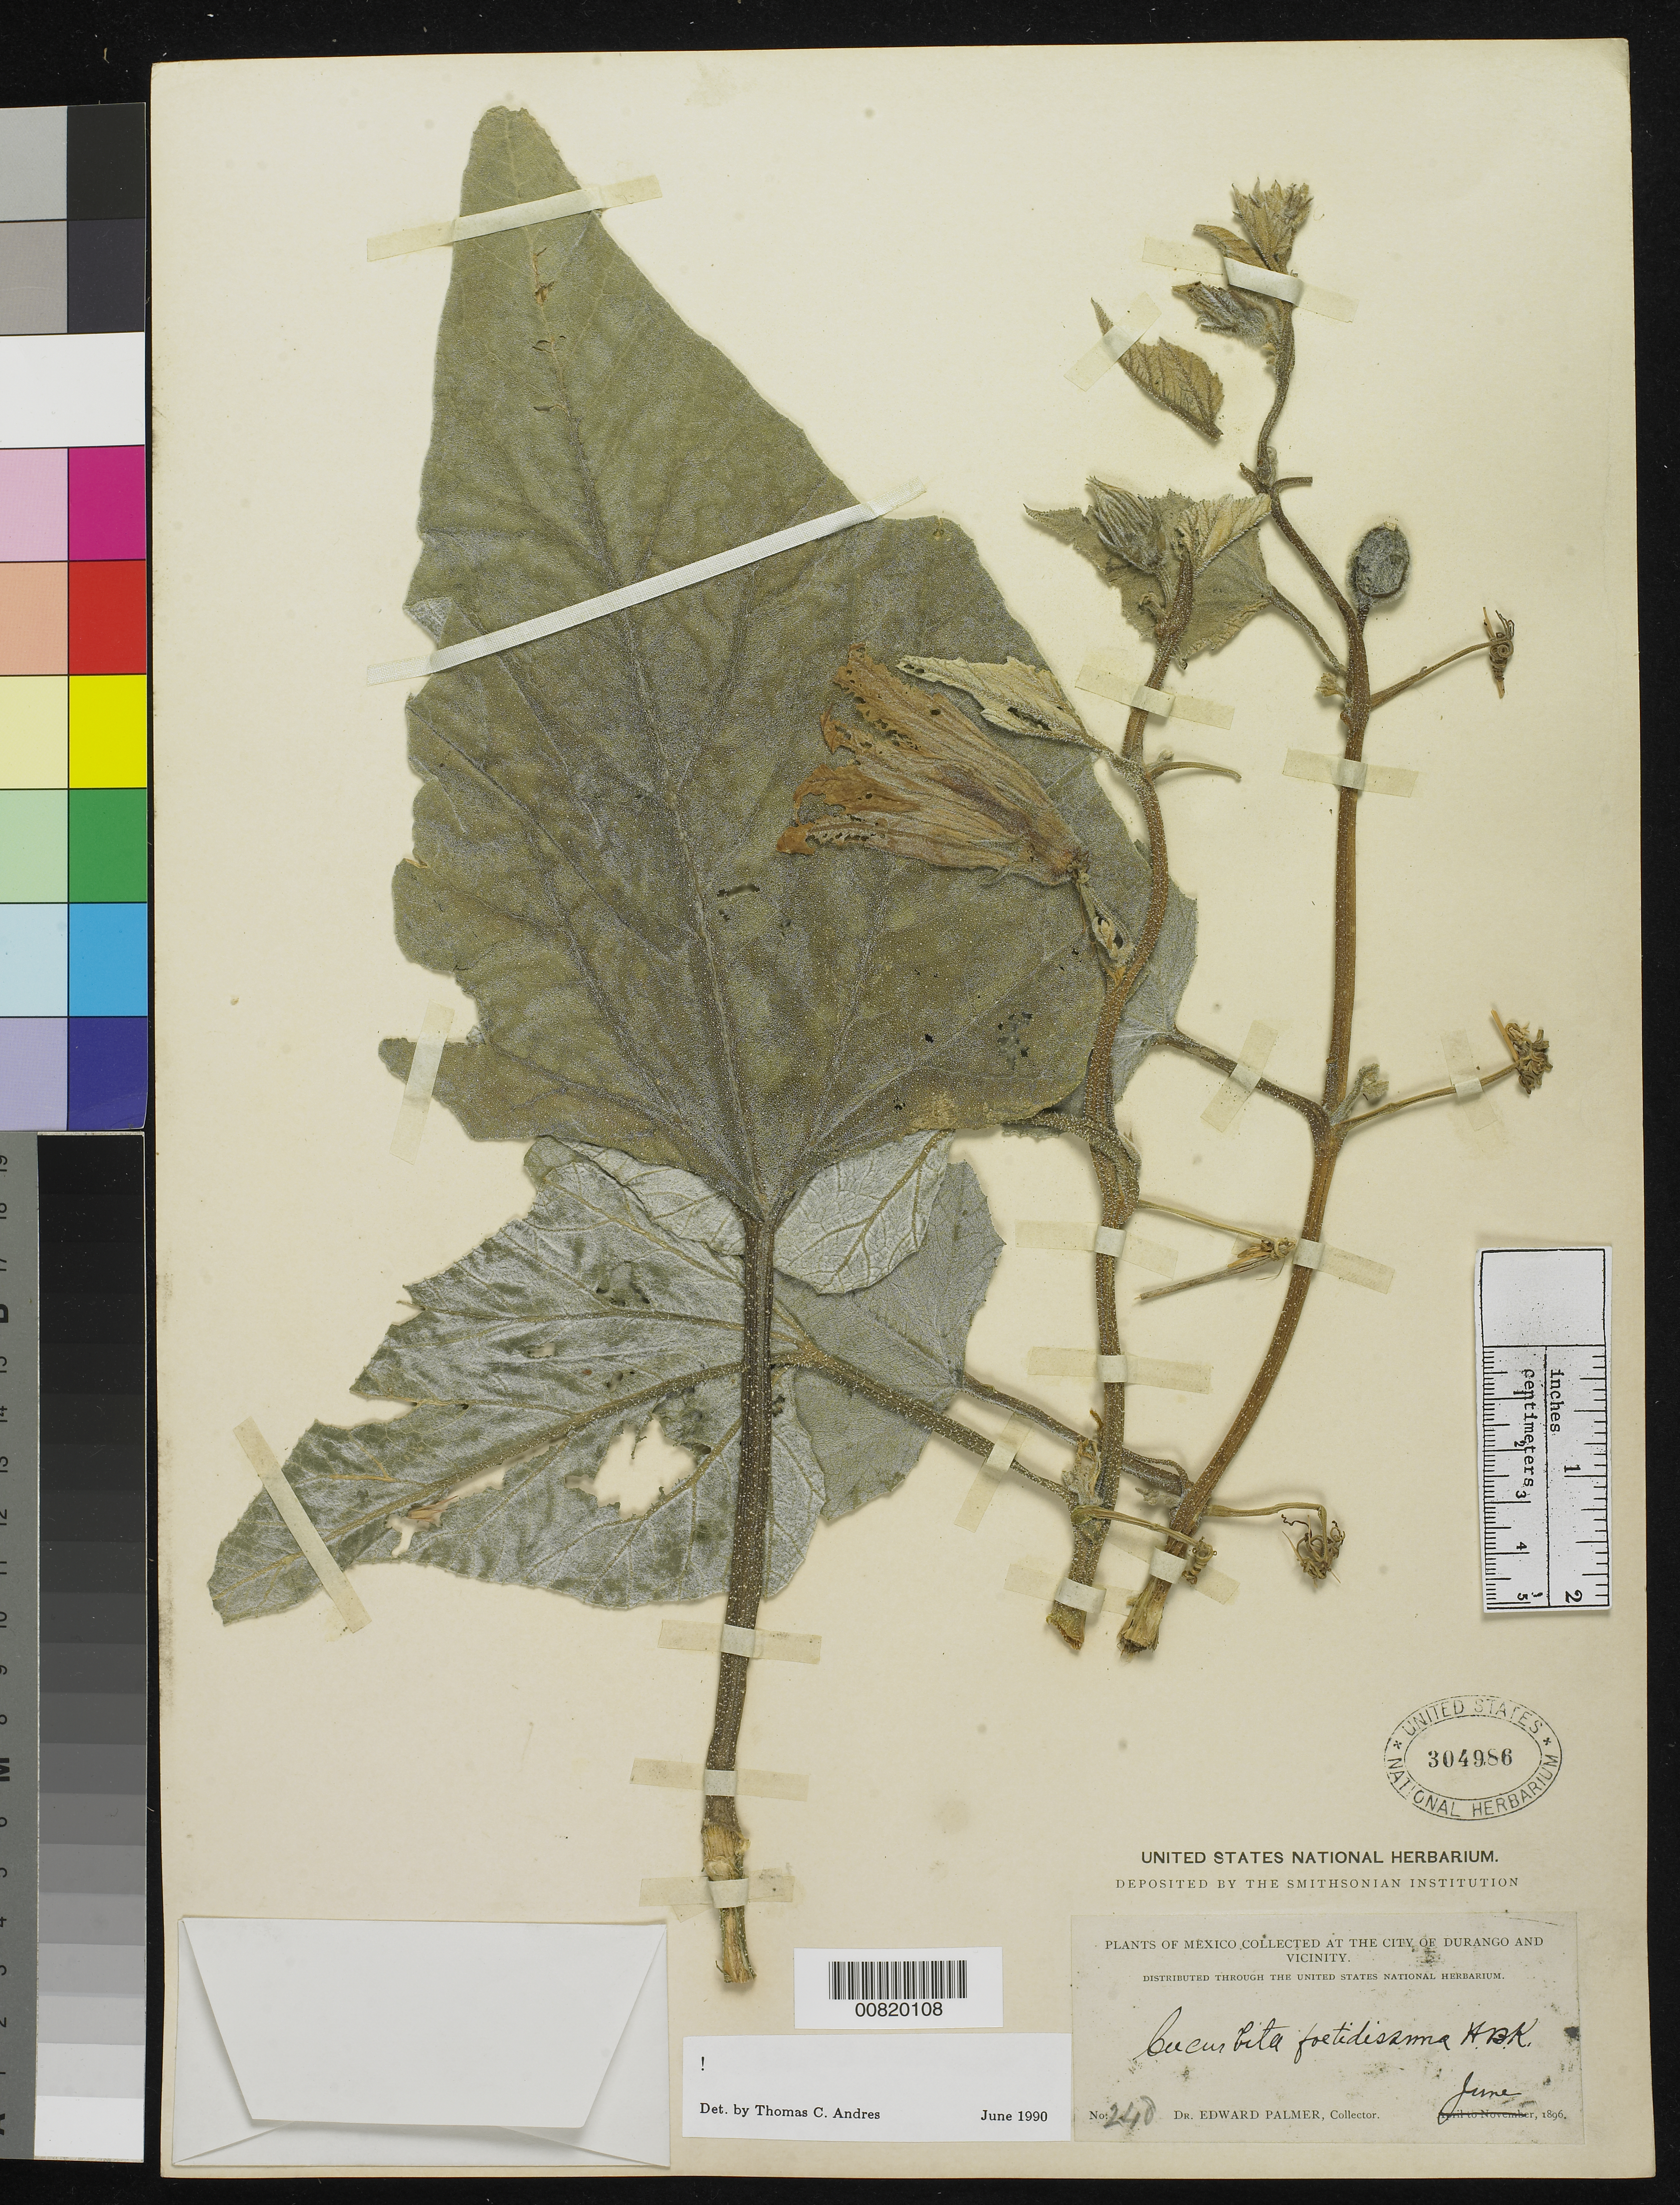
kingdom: Plantae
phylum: Tracheophyta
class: Magnoliopsida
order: Cucurbitales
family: Cucurbitaceae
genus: Cucurbita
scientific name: Cucurbita foetidissima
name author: Kunth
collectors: E. Palmer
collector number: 248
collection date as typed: Jun 1896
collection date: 1896-06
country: Mexico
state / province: Durango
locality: City of Durango and vicinity.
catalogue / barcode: US 304986